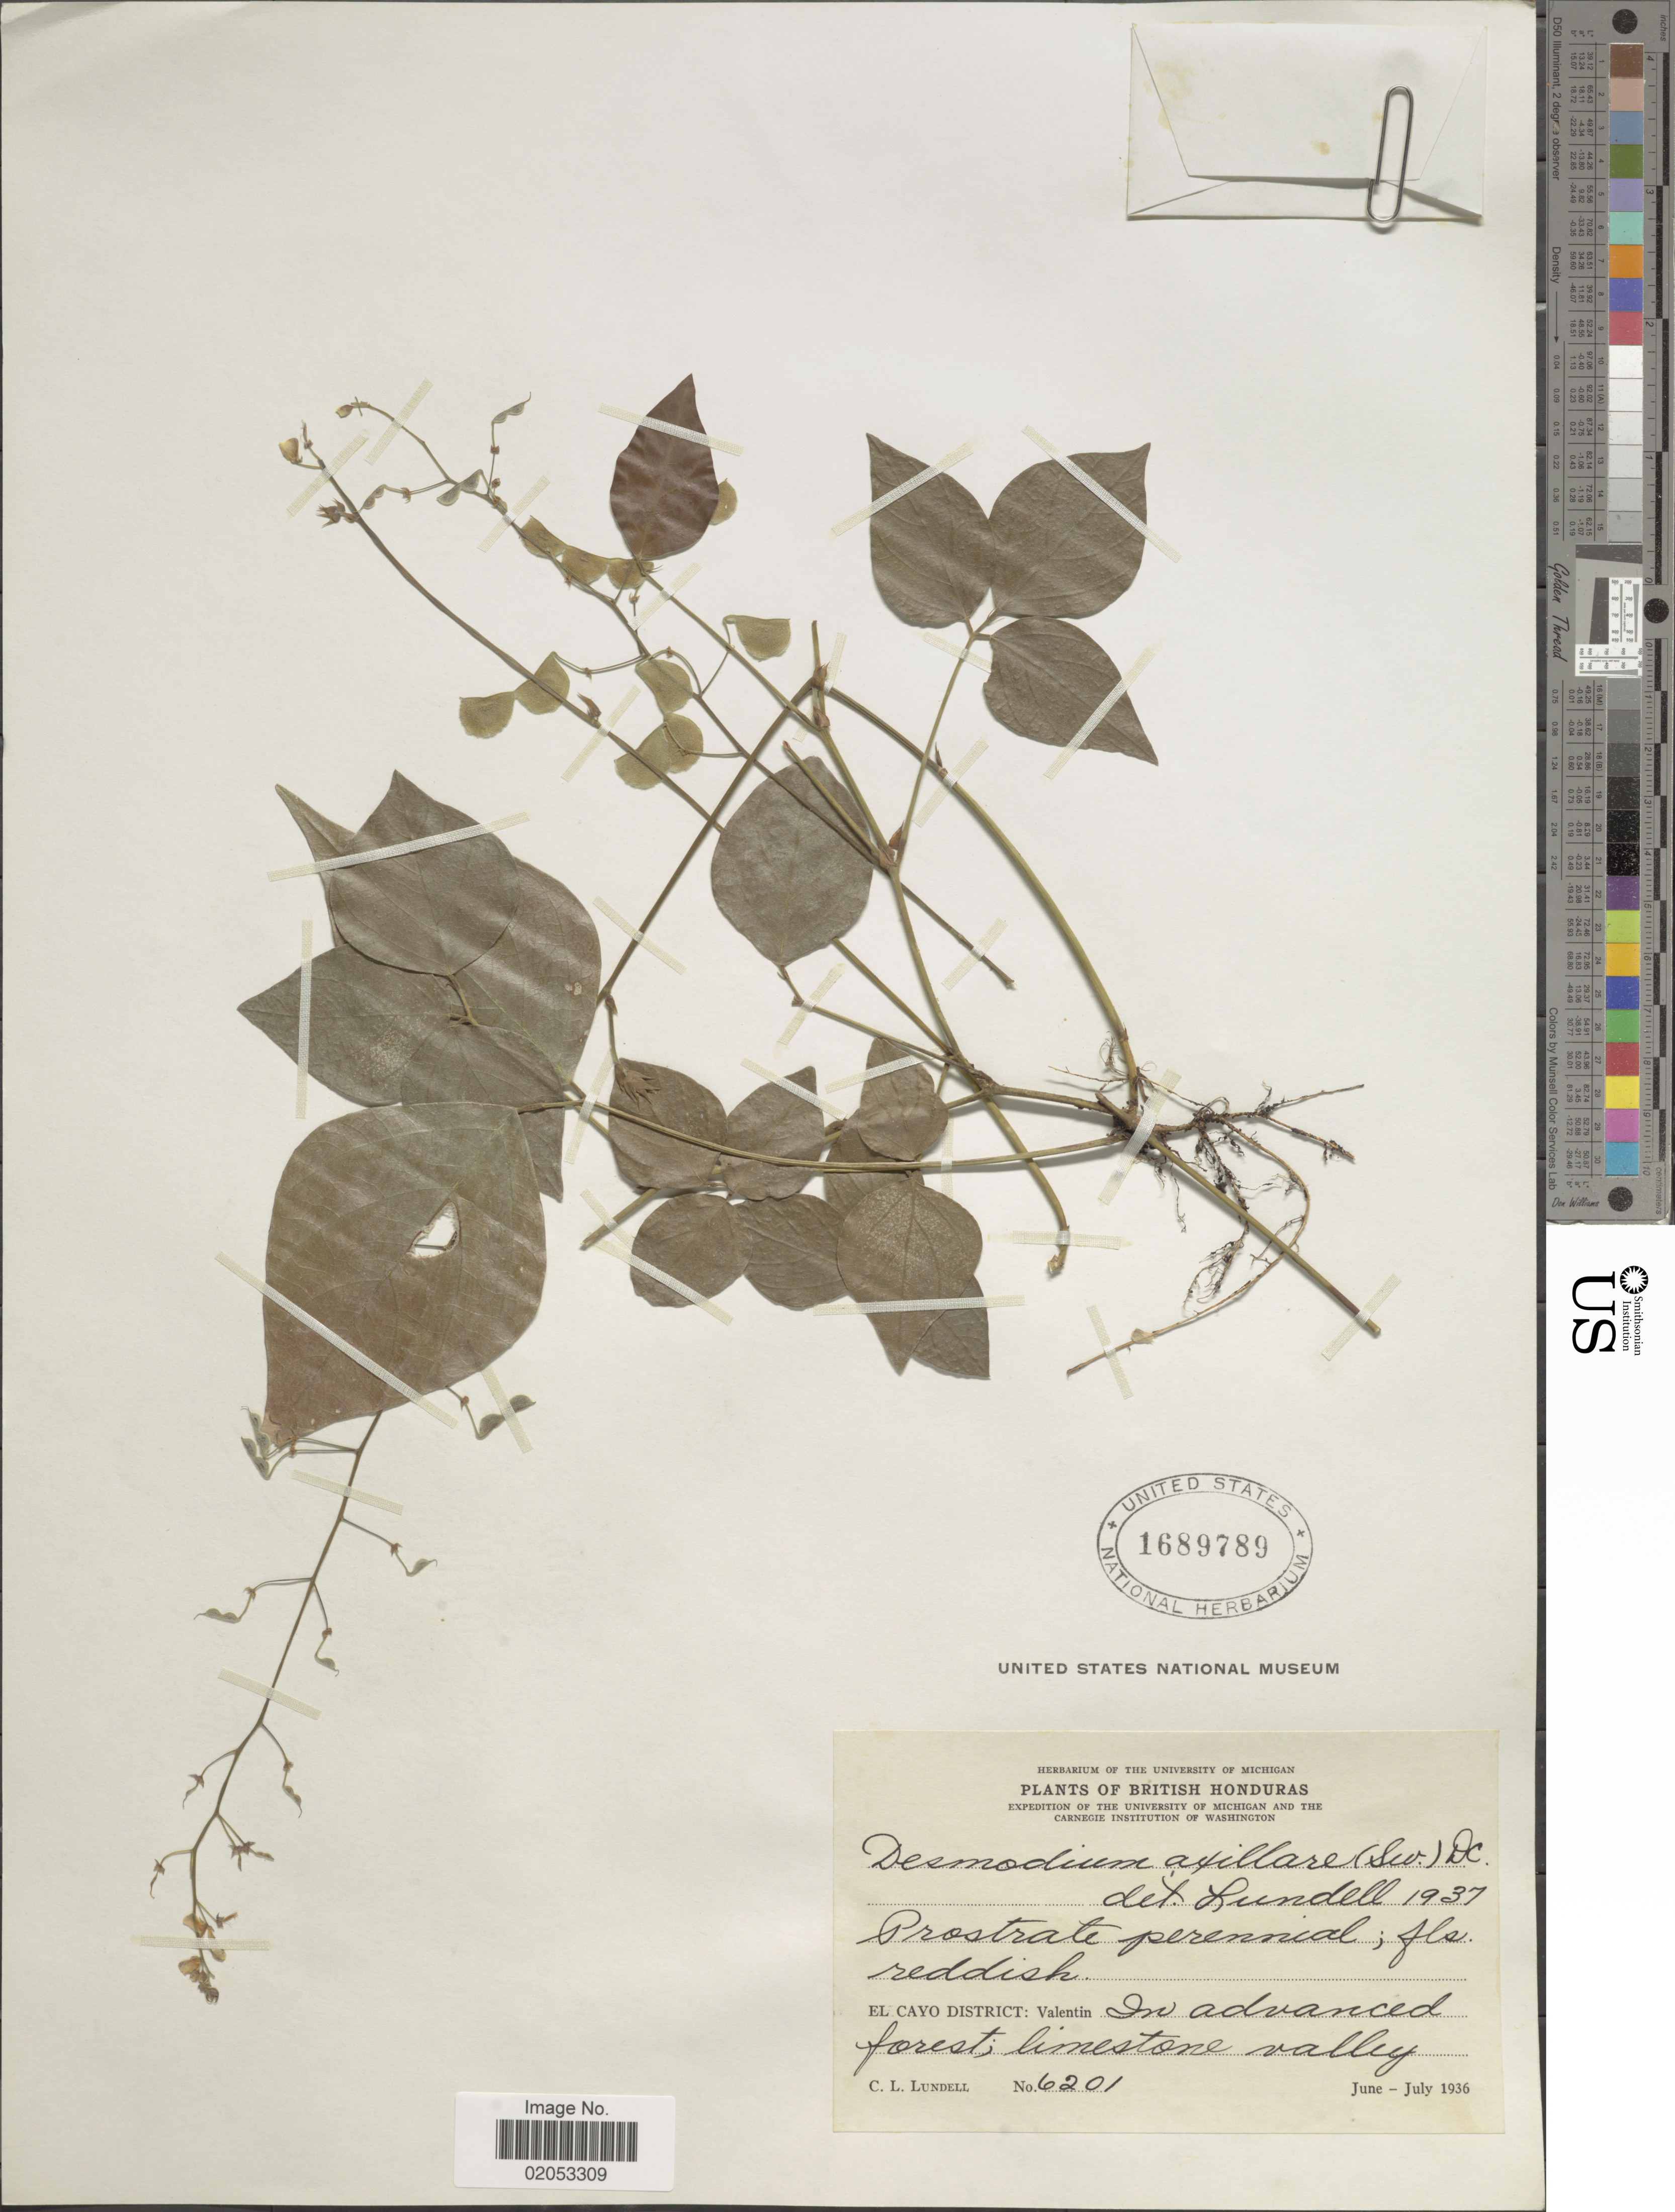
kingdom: Plantae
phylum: Tracheophyta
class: Magnoliopsida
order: Fabales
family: Fabaceae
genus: Desmodium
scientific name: Desmodium axillare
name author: (Sw.) DC.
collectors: C. L. Lundell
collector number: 6201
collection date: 1936-06/1936-07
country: Belize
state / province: Cayo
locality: British Honduras, Valentin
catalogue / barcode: US 1689789